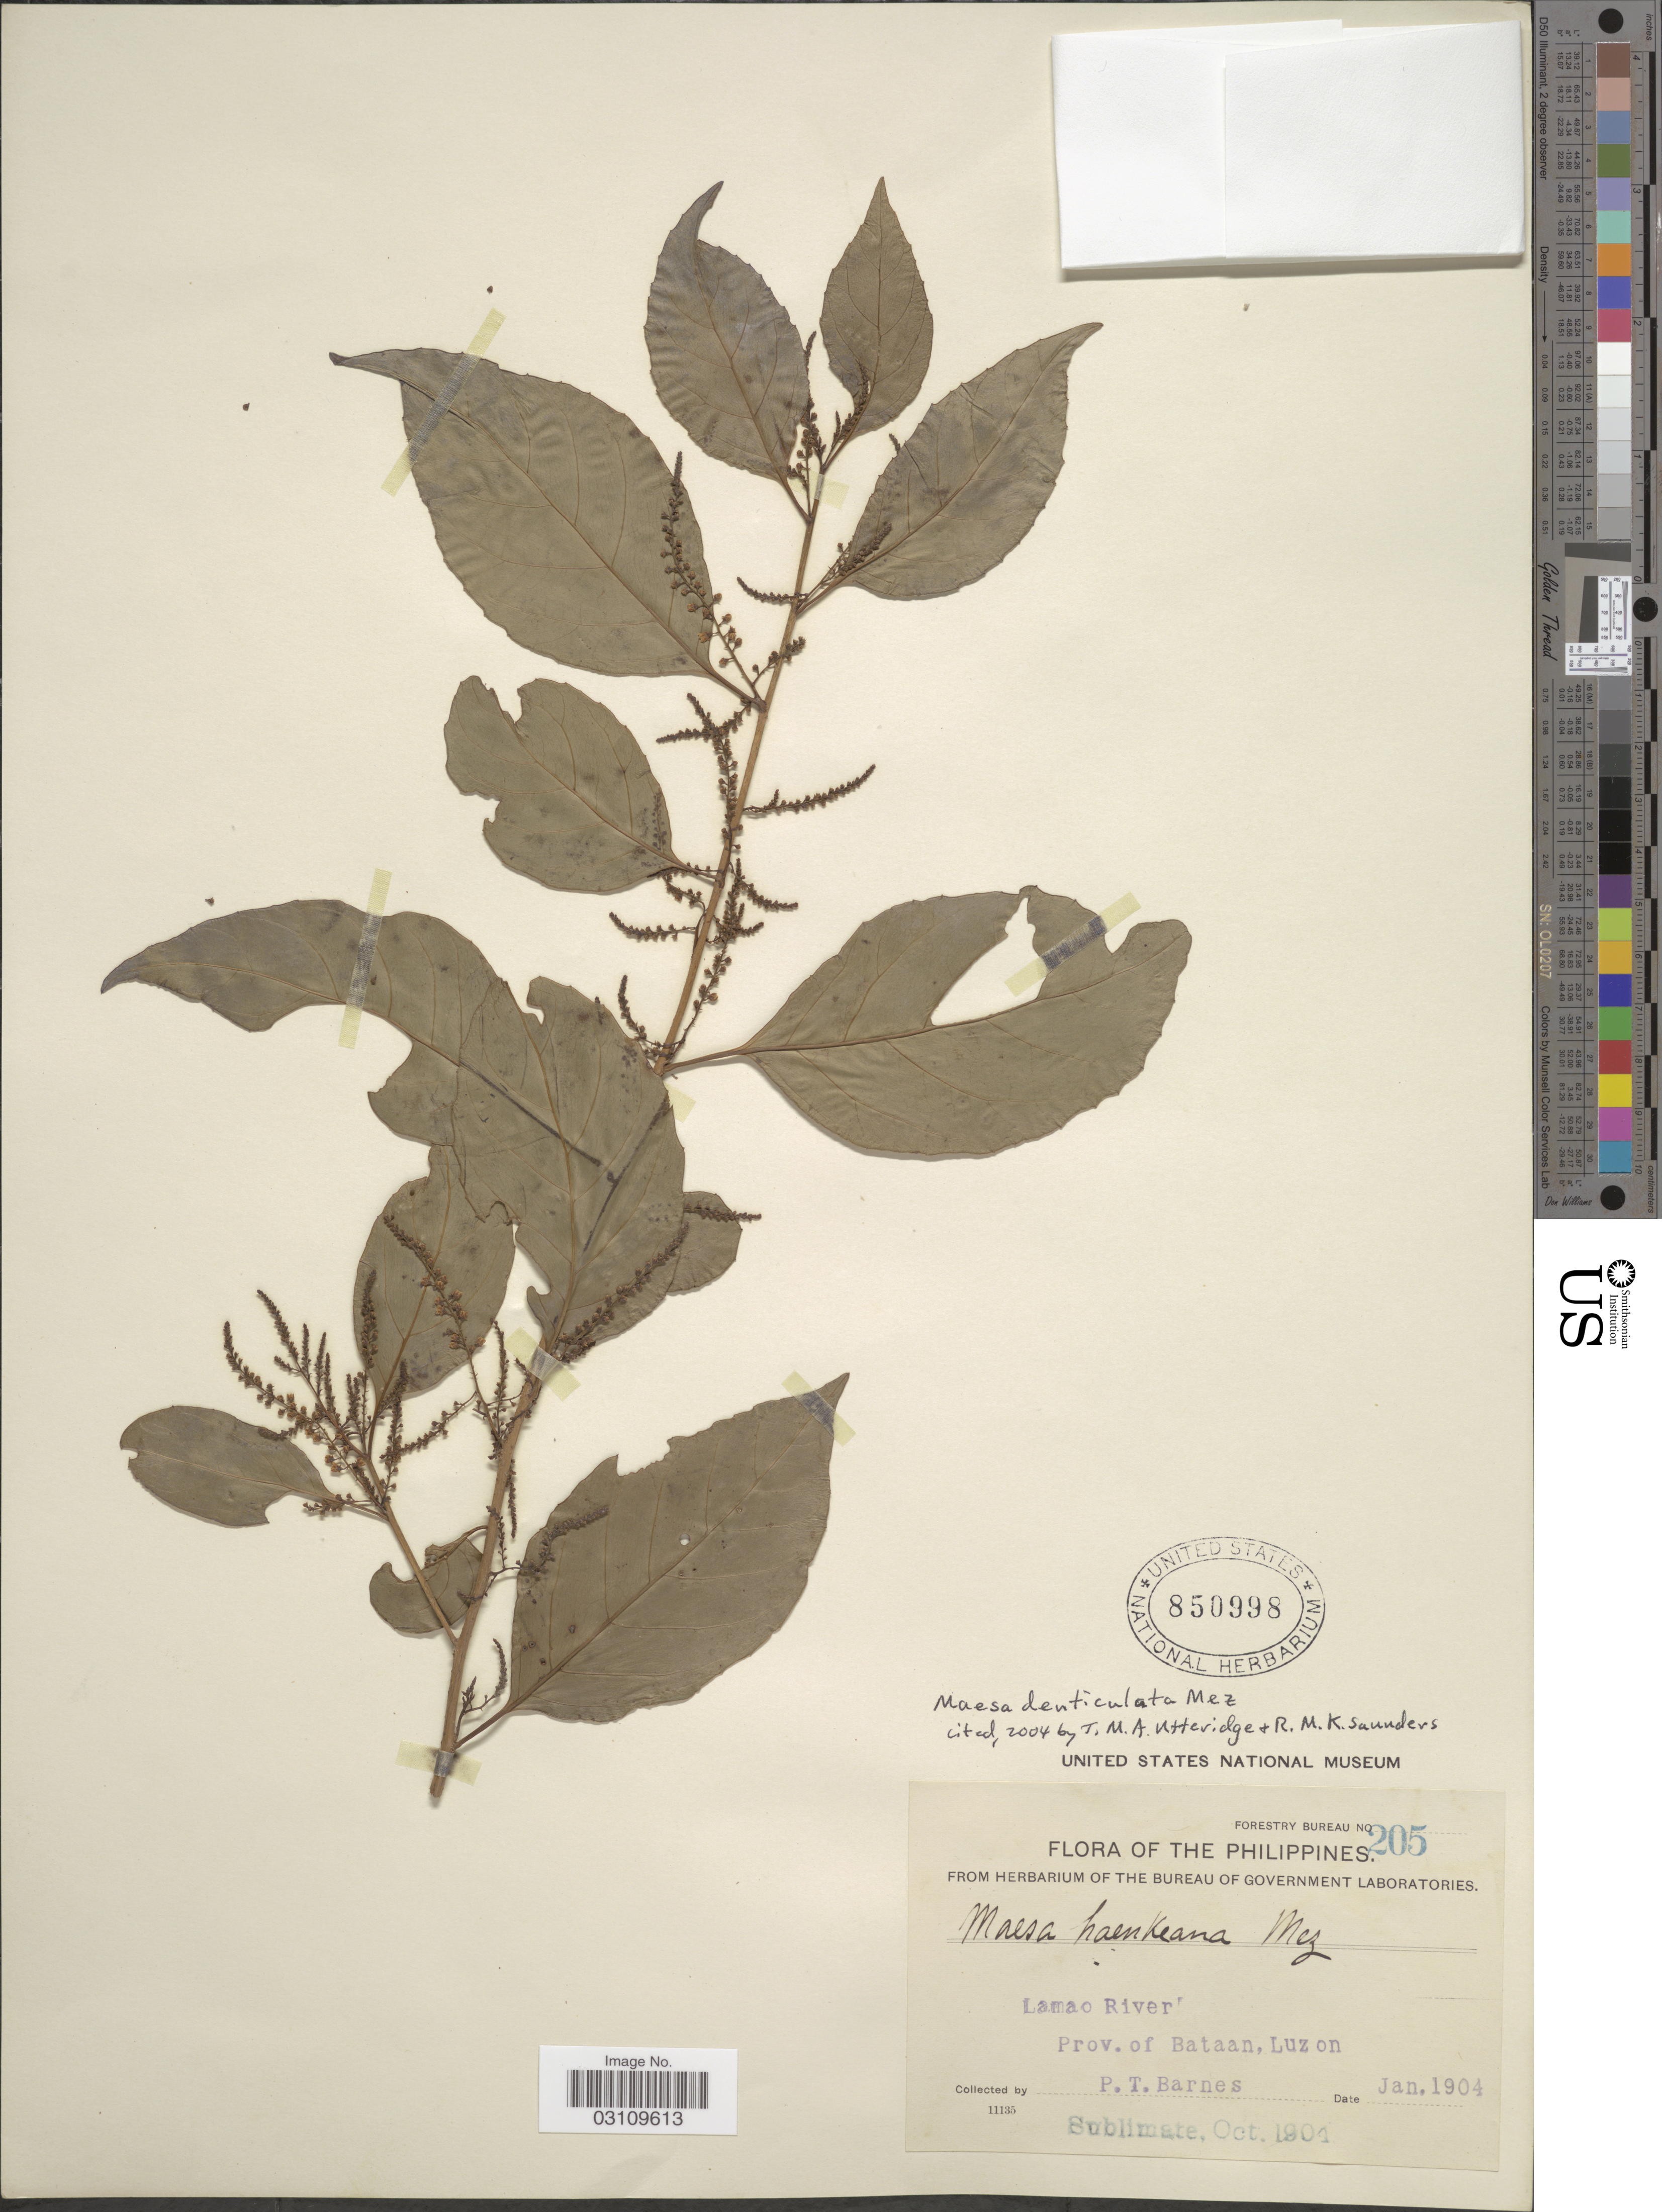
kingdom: Plantae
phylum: Tracheophyta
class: Magnoliopsida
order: Ericales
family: Primulaceae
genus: Maesa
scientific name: Maesa denticulata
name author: Mez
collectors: P. Barnes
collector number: Forestry Bureau 205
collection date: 1904-01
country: Philippines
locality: Lamao River, Prov. of Bataan, Luzon.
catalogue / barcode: US 850998